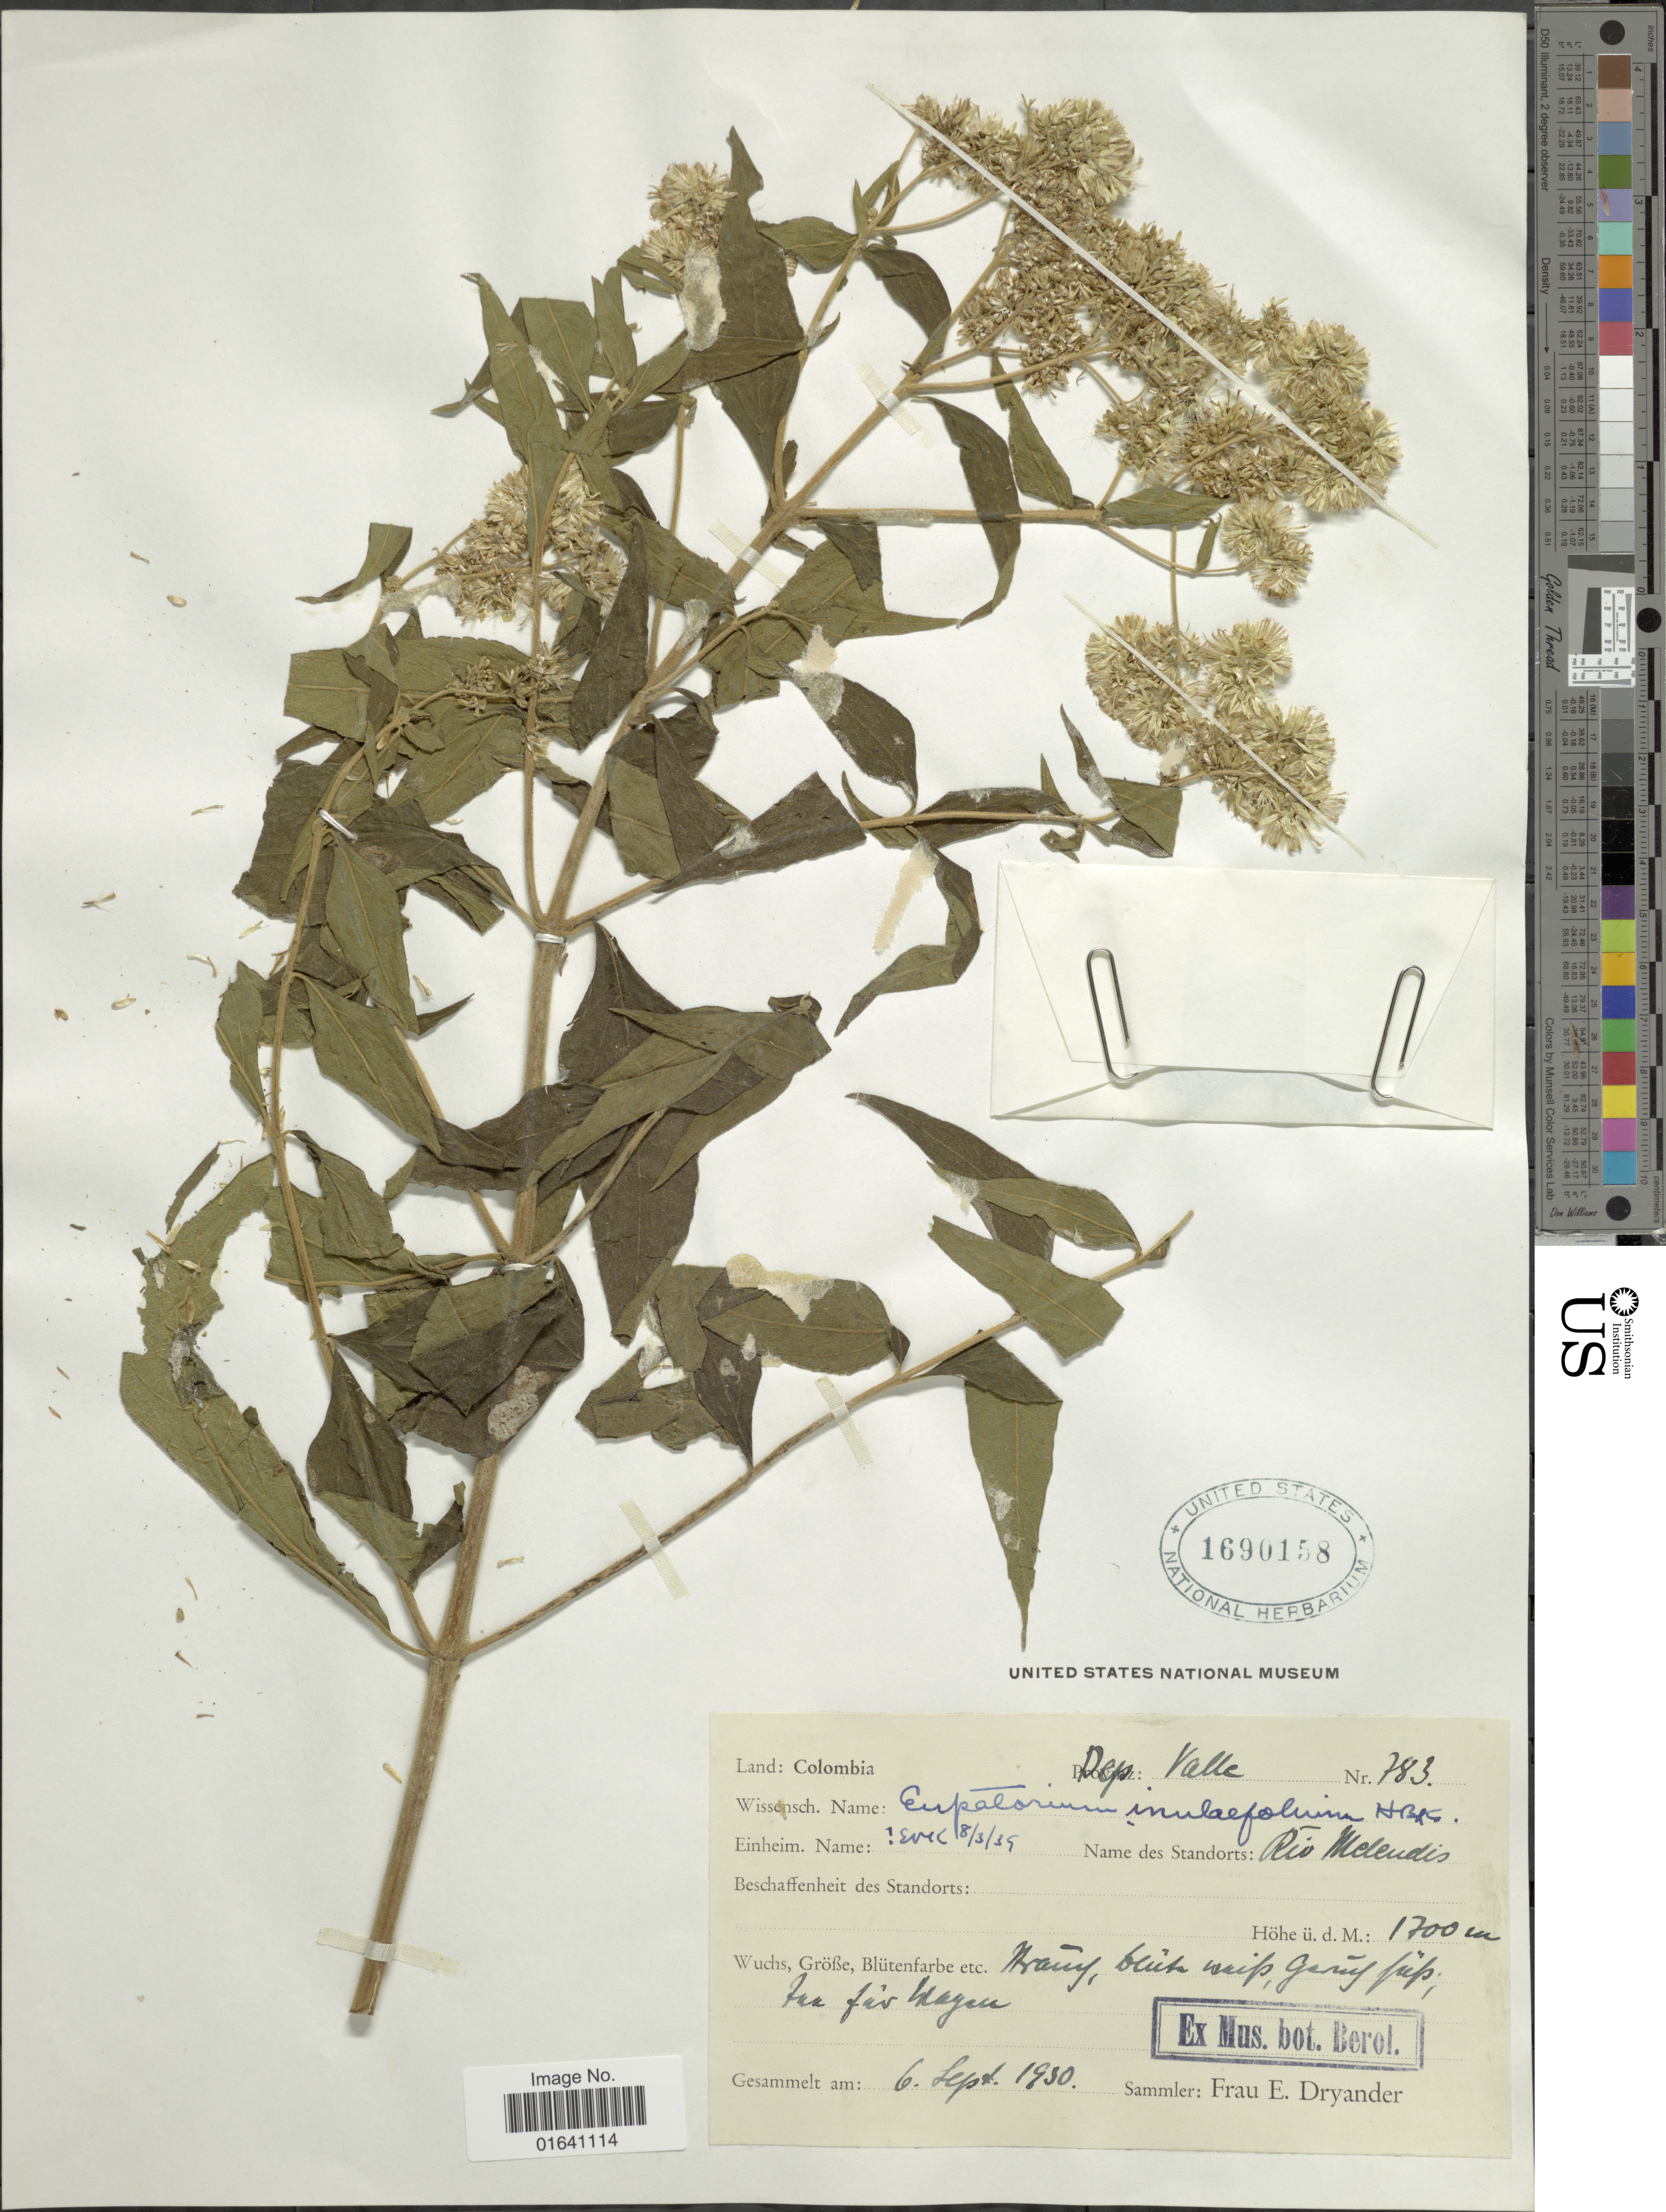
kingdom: Plantae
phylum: Tracheophyta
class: Magnoliopsida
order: Asterales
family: Asteraceae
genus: Austroeupatorium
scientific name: Austroeupatorium inulaefolium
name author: (Kunth) R.M. King & H. Rob.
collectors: F. Dryander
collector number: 783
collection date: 1930-09-06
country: Colombia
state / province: Valle del Cauca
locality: Dep: valle, Río Melendis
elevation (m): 1700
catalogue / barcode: US 1690158